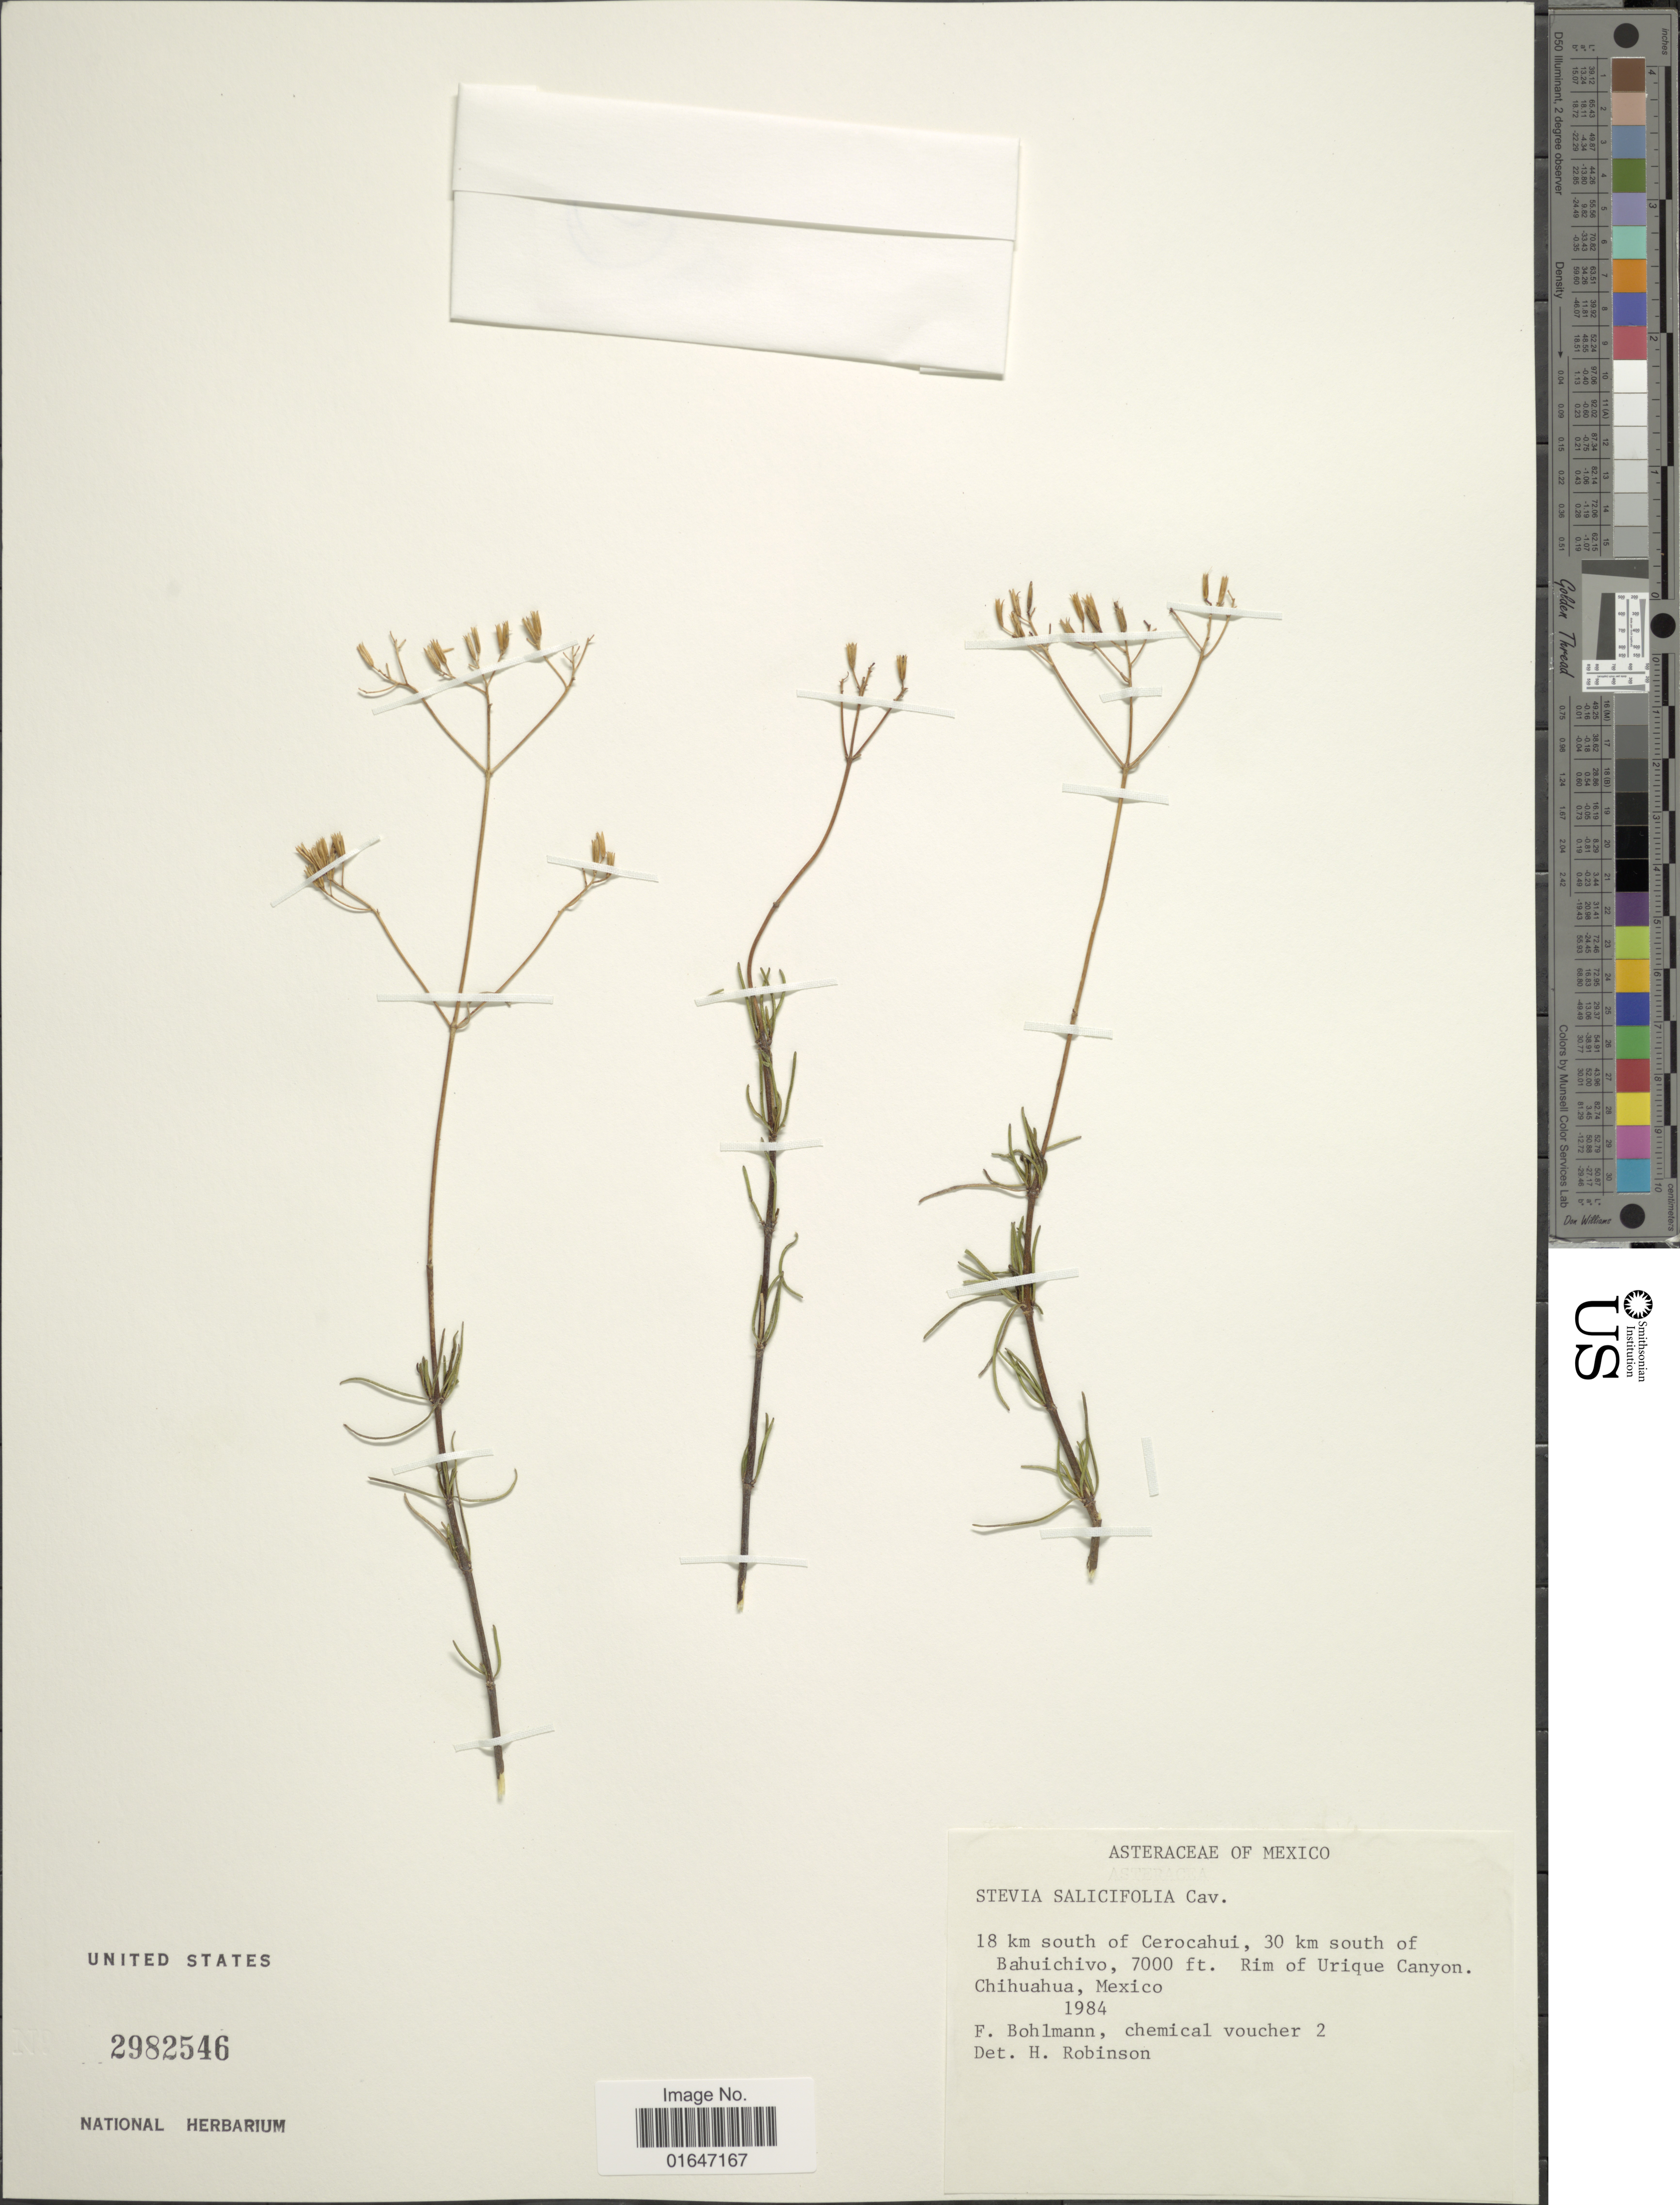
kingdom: Plantae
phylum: Tracheophyta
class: Magnoliopsida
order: Asterales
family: Asteraceae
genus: Stevia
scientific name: Stevia salicifolia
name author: Cav.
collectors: Bohlmann, F.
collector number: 2?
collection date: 1984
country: Mexico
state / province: Chihuahua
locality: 18 km south of Cerocahui, 30 km south of Bahuichivo, Rim of Urique Canyon.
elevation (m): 2134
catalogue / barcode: US 2982546